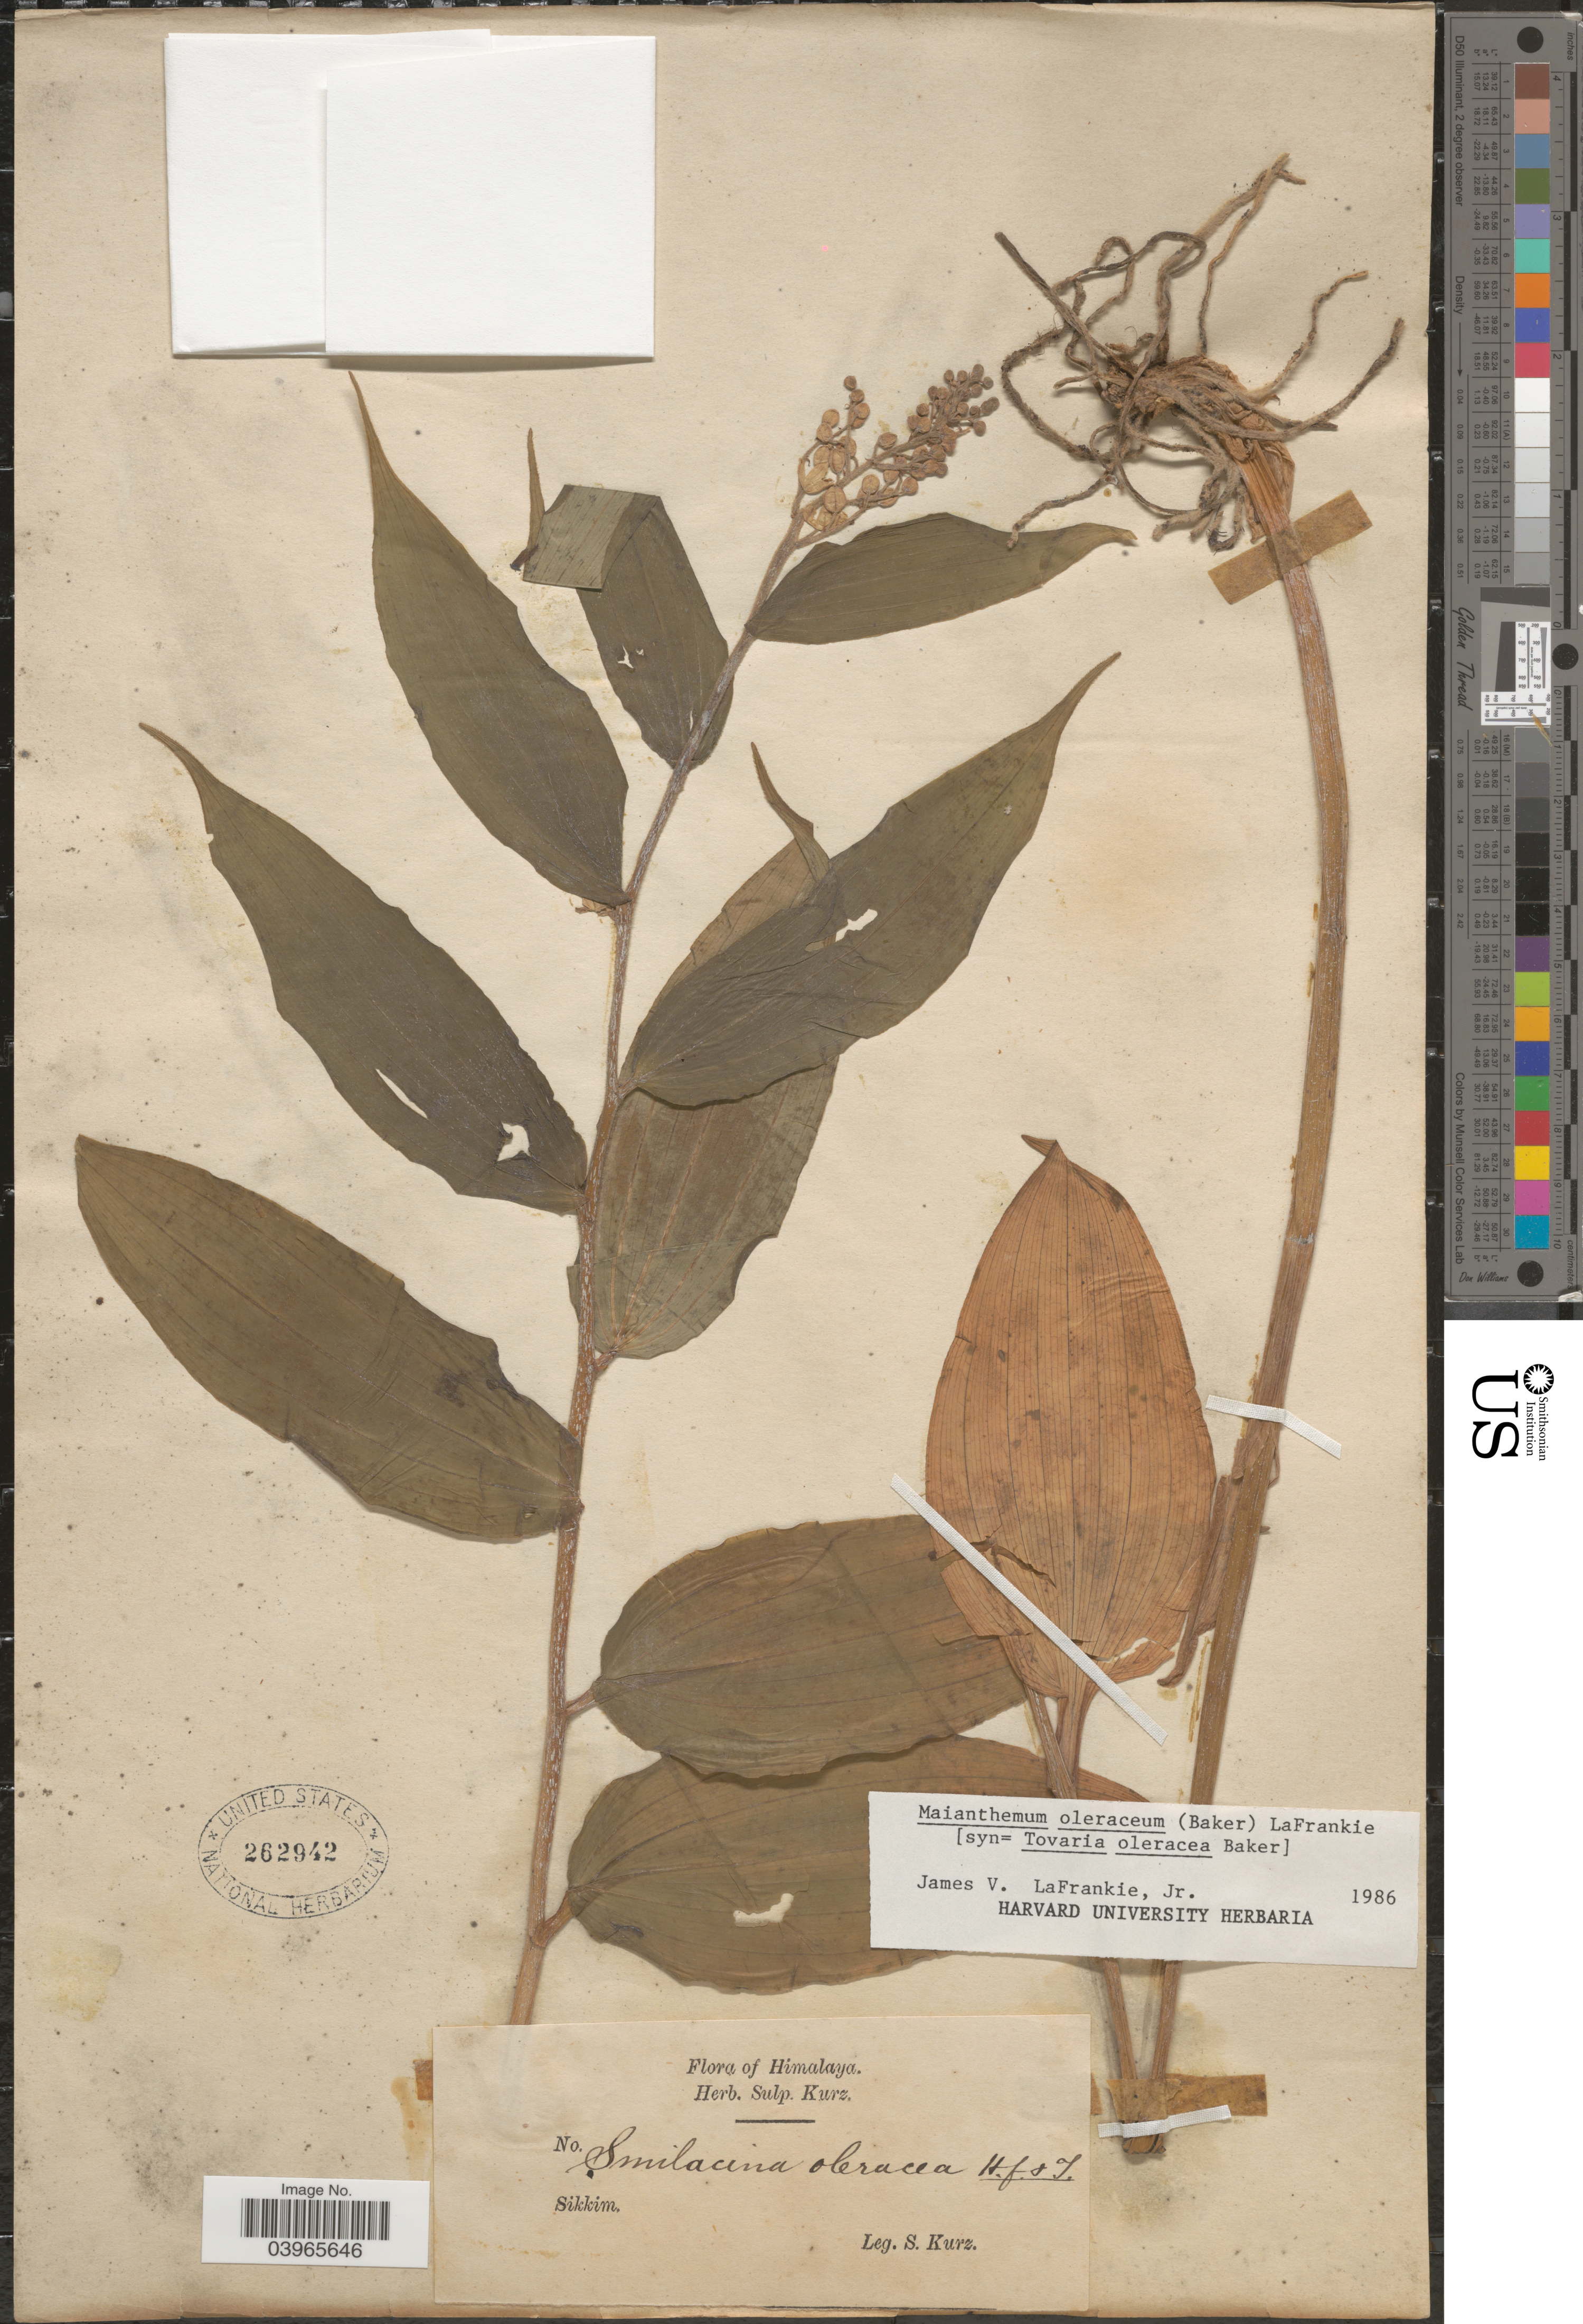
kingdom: Plantae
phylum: Tracheophyta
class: Liliopsida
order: Asparagales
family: Asparagaceae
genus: Maianthemum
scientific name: Maianthemum oleraceum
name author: (Baker) LaFrankie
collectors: S. Kurz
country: India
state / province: Sikkim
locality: Himalaya.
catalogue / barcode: US 262942